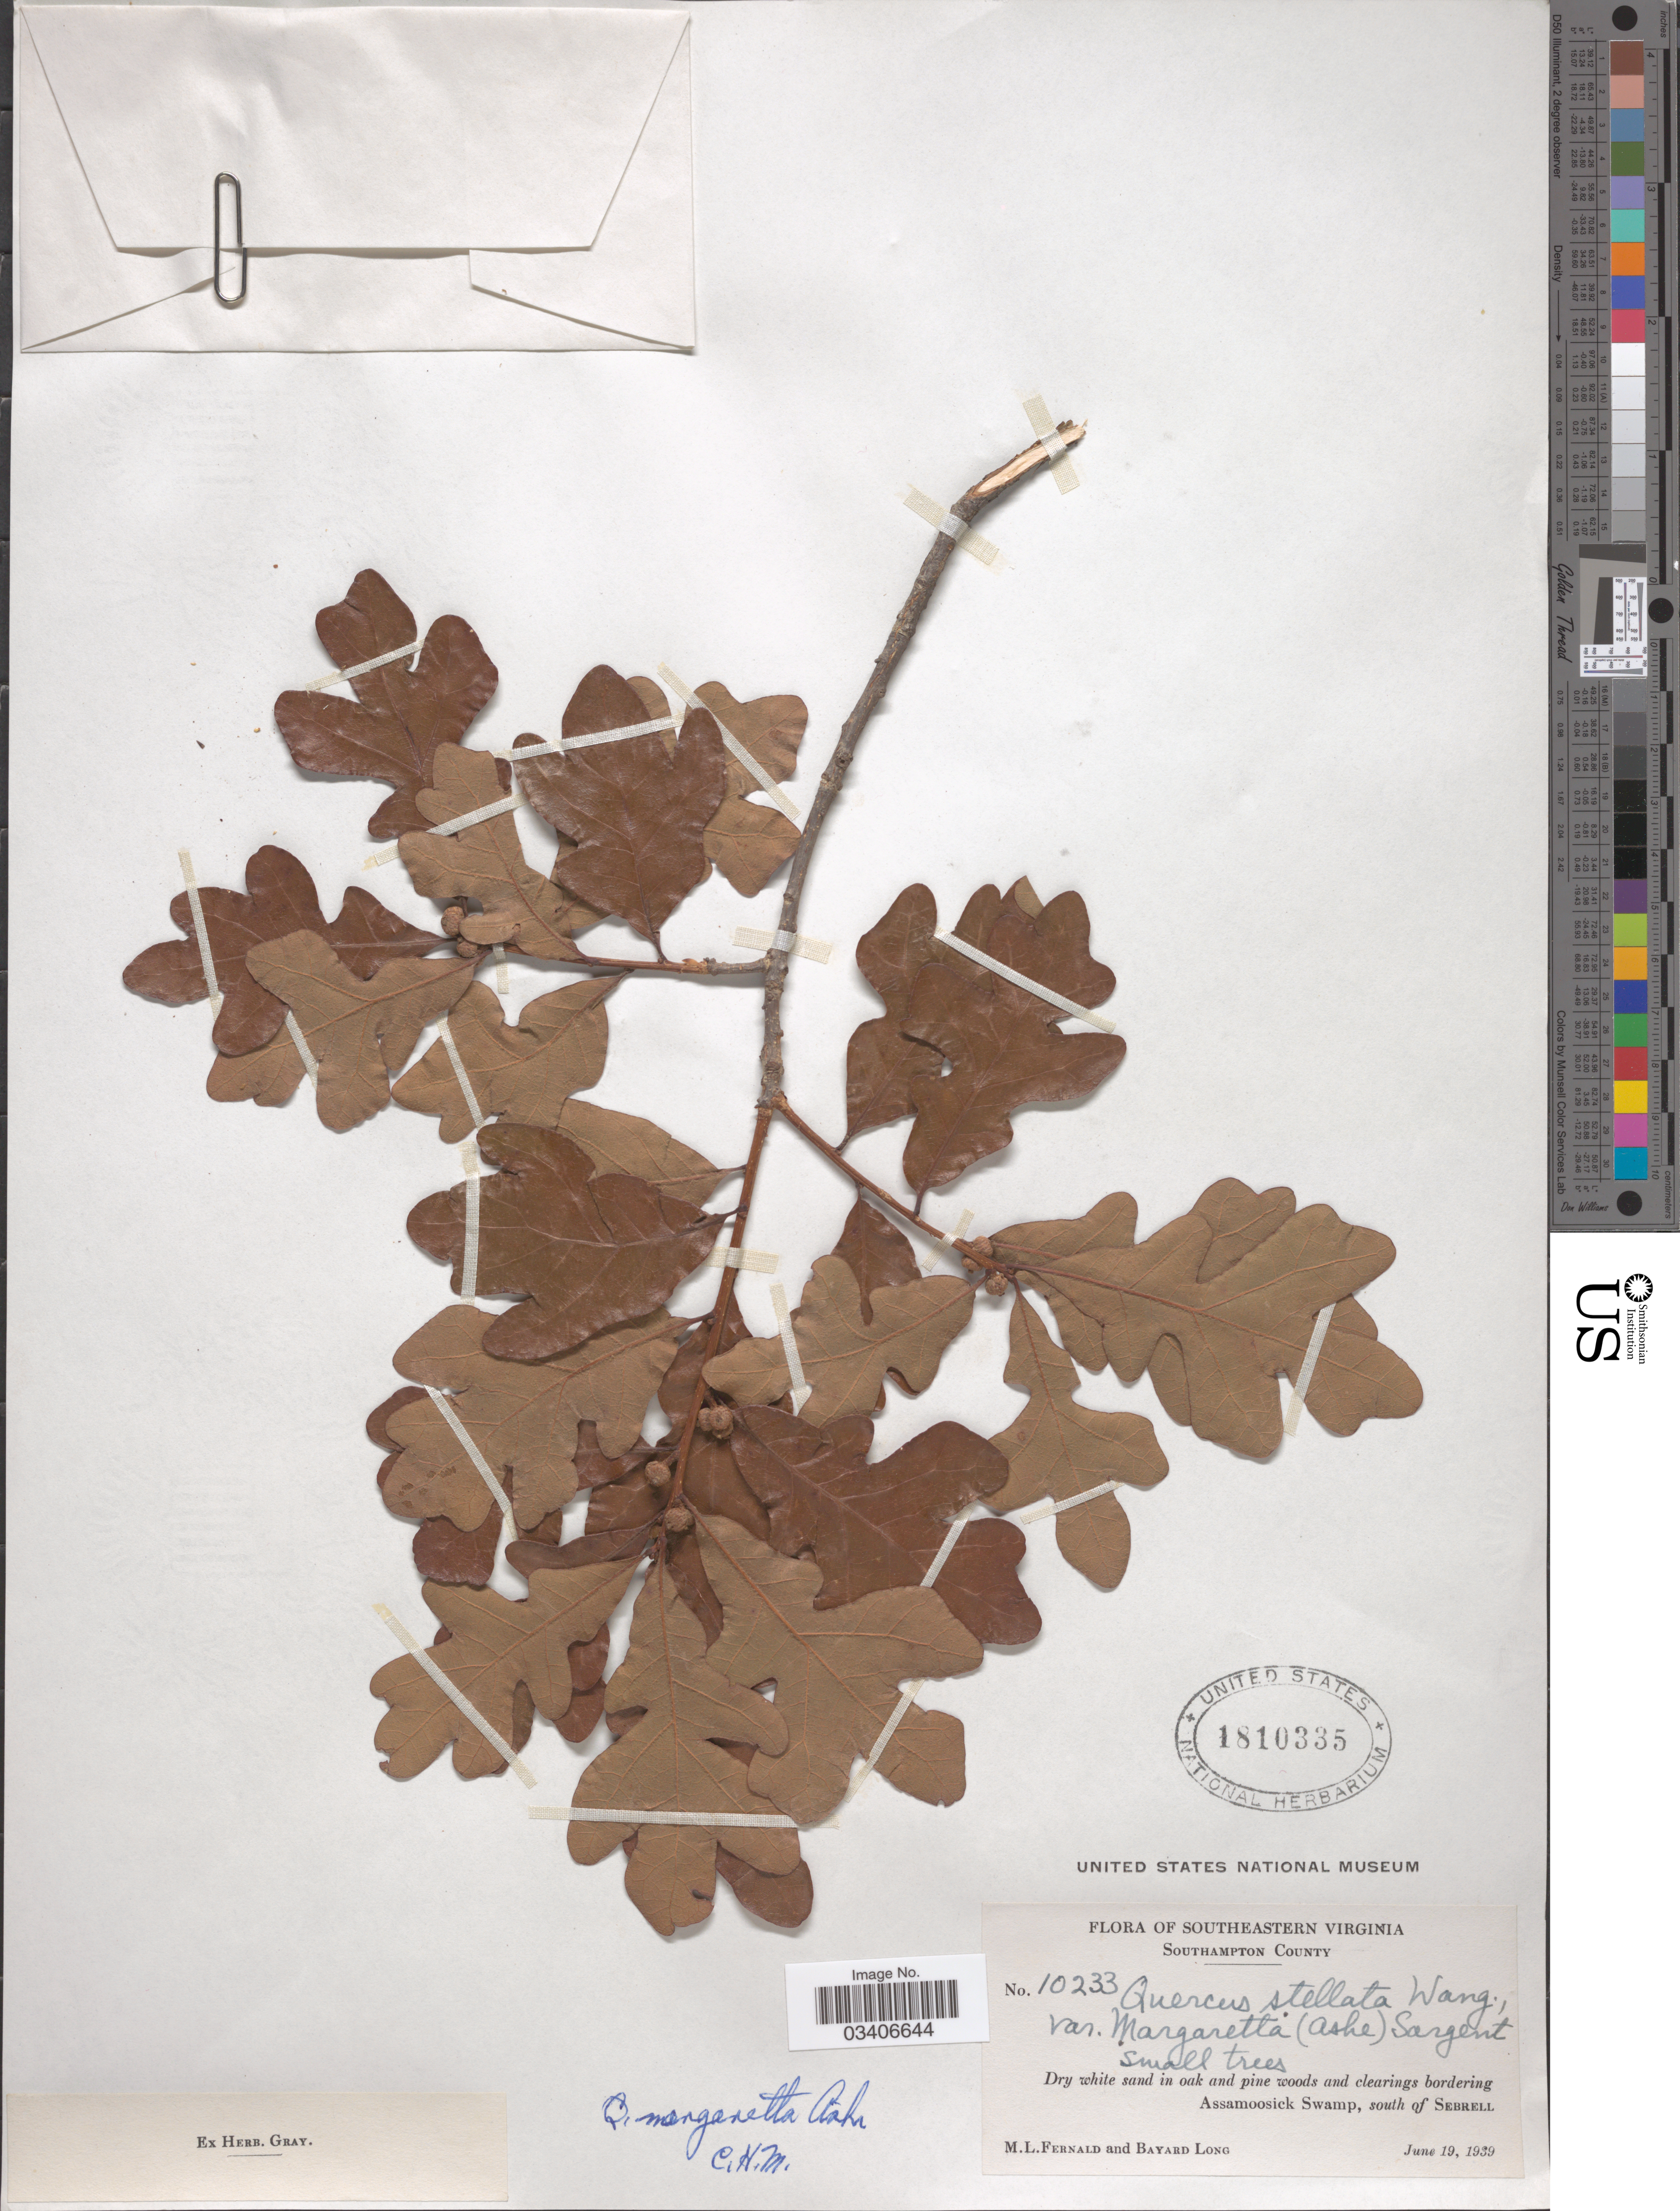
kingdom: Plantae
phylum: Tracheophyta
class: Magnoliopsida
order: Fagales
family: Fagaceae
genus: Quercus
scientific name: Quercus margarettae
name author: Ashe ex Small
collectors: M. L. Fernald & B. Long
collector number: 10233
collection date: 1939-06-19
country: United States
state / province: Virginia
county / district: Southampton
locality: Southeastern Virginia. Southampton County. Assamoosick Swamp, south of Sebrell.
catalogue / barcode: US 1810335